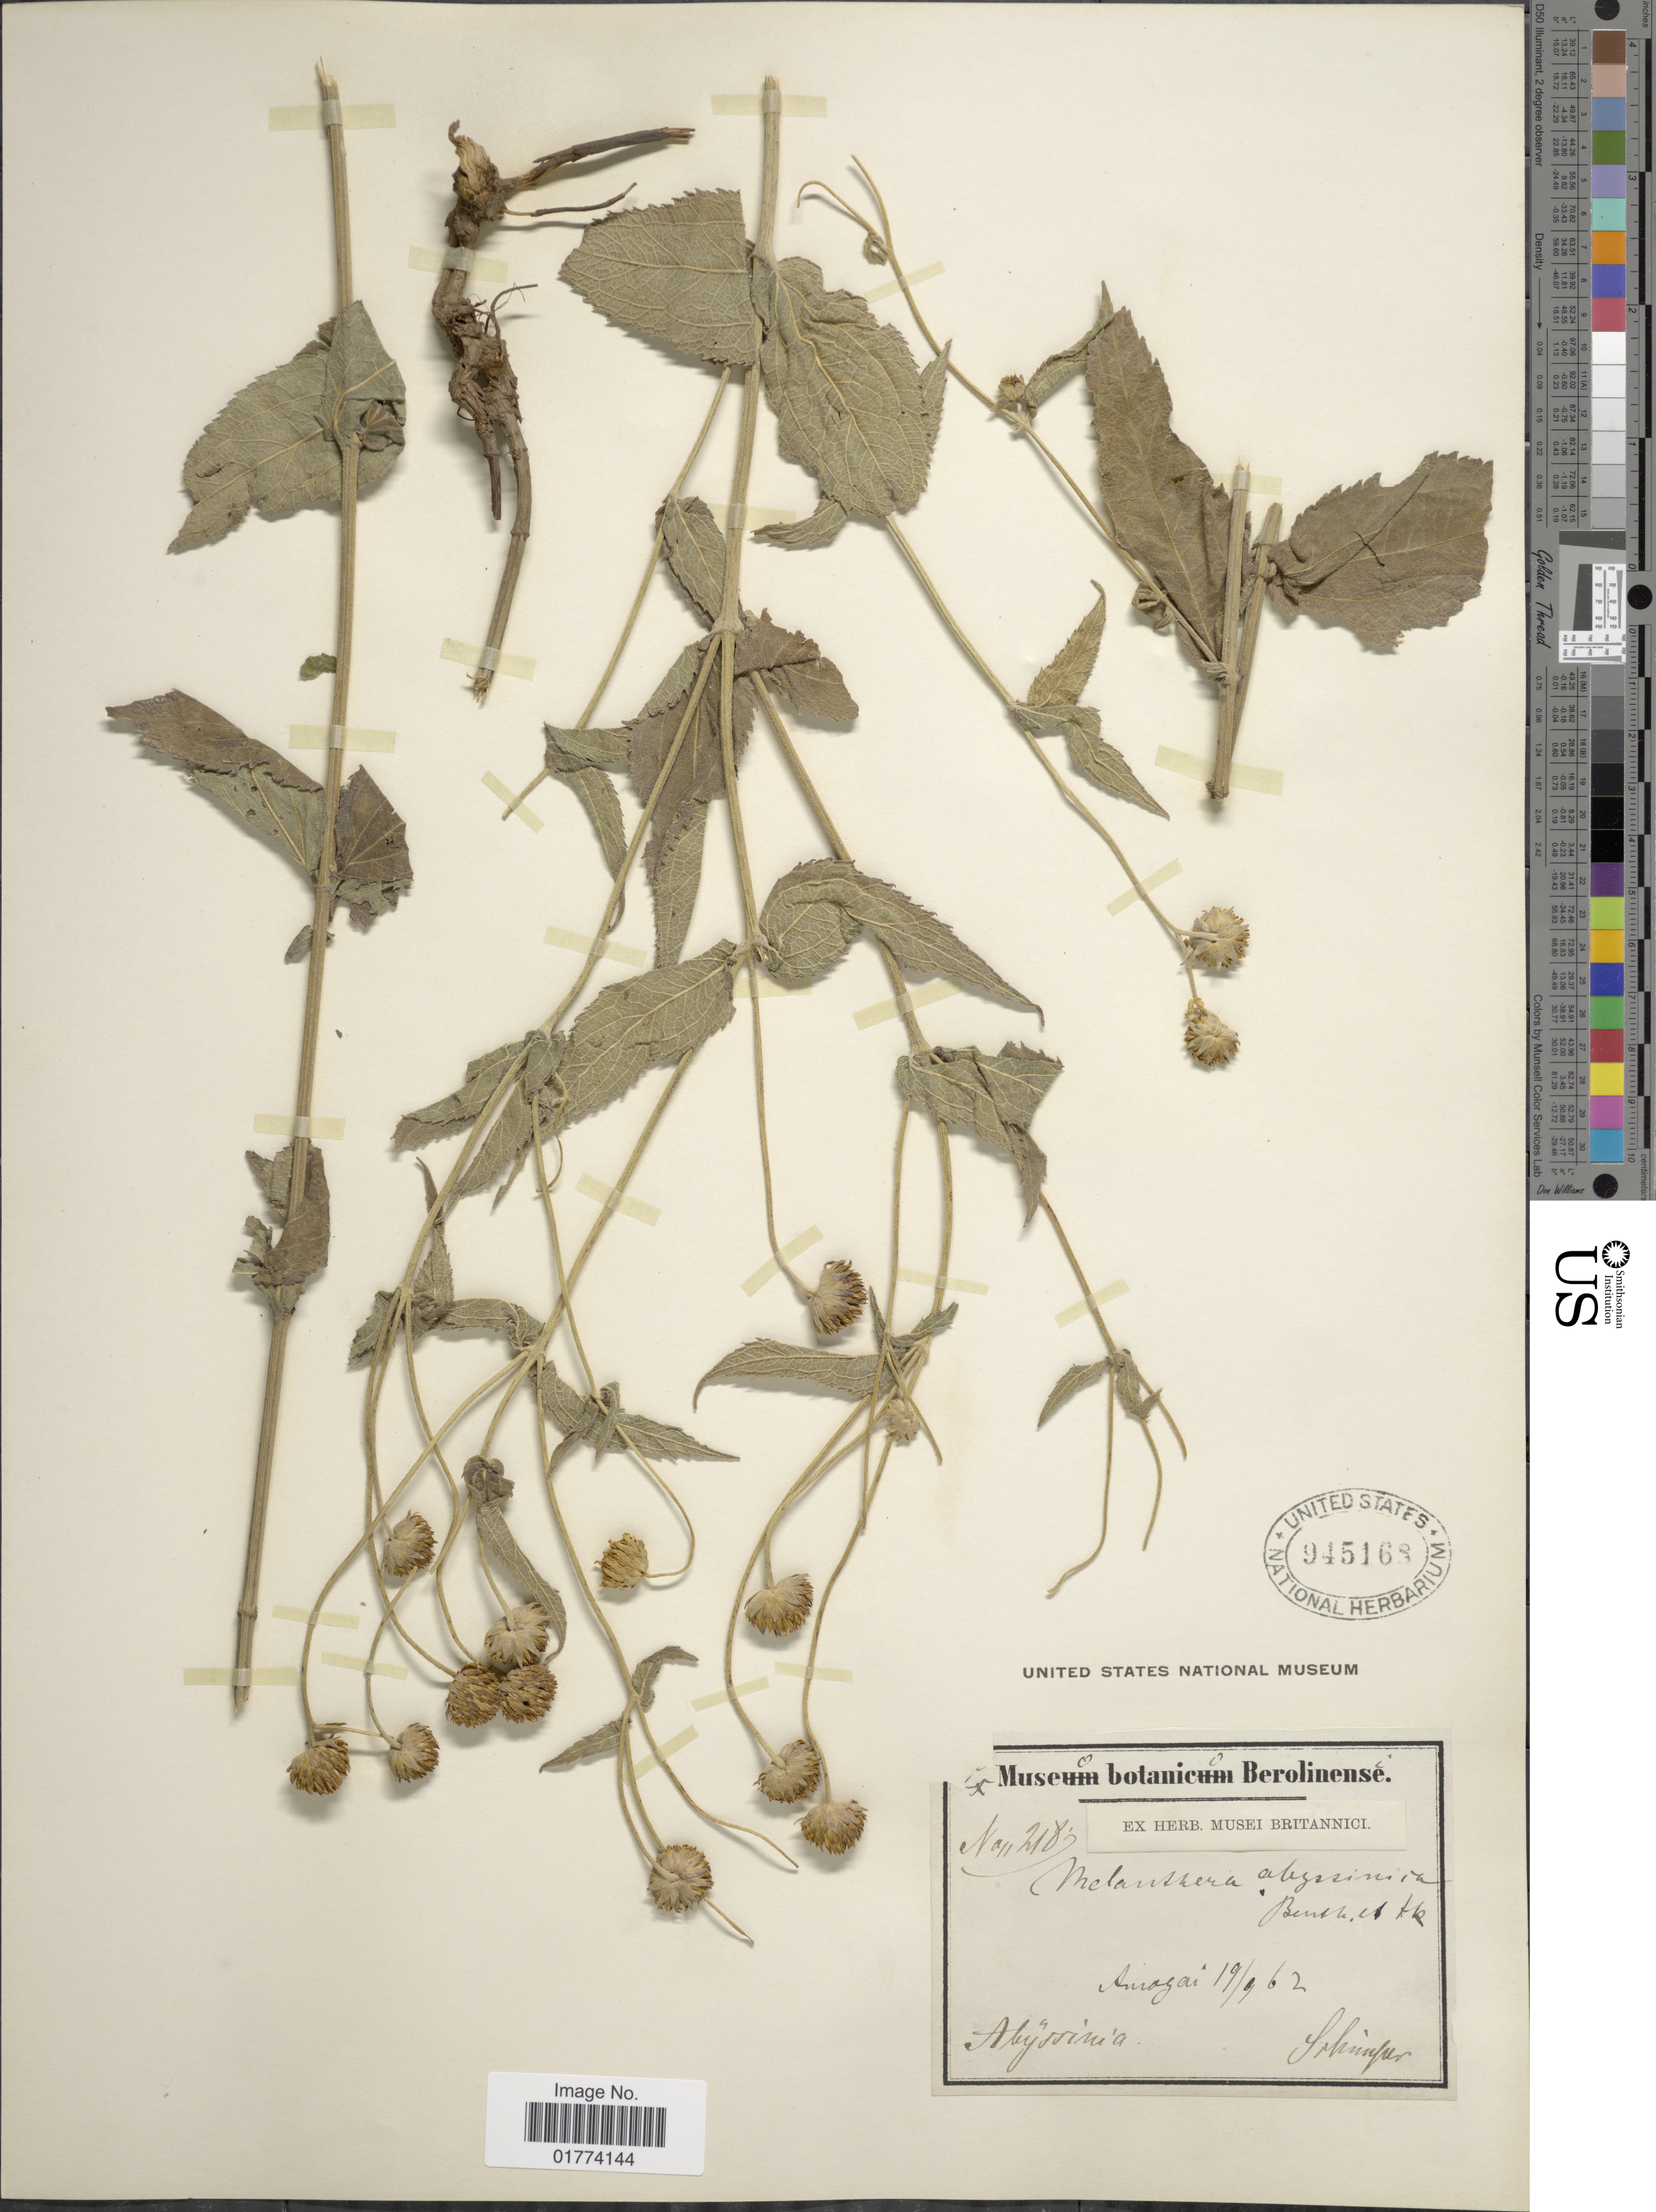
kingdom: Plantae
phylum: Tracheophyta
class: Magnoliopsida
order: Asterales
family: Asteraceae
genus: Melanthera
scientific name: Melanthera abyssinica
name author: Benth. & Hook.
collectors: -. Schimper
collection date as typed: Transcribed d/m/y: 19/9/62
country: Eritrea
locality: Amogai, Abyssinia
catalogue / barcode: US 945168